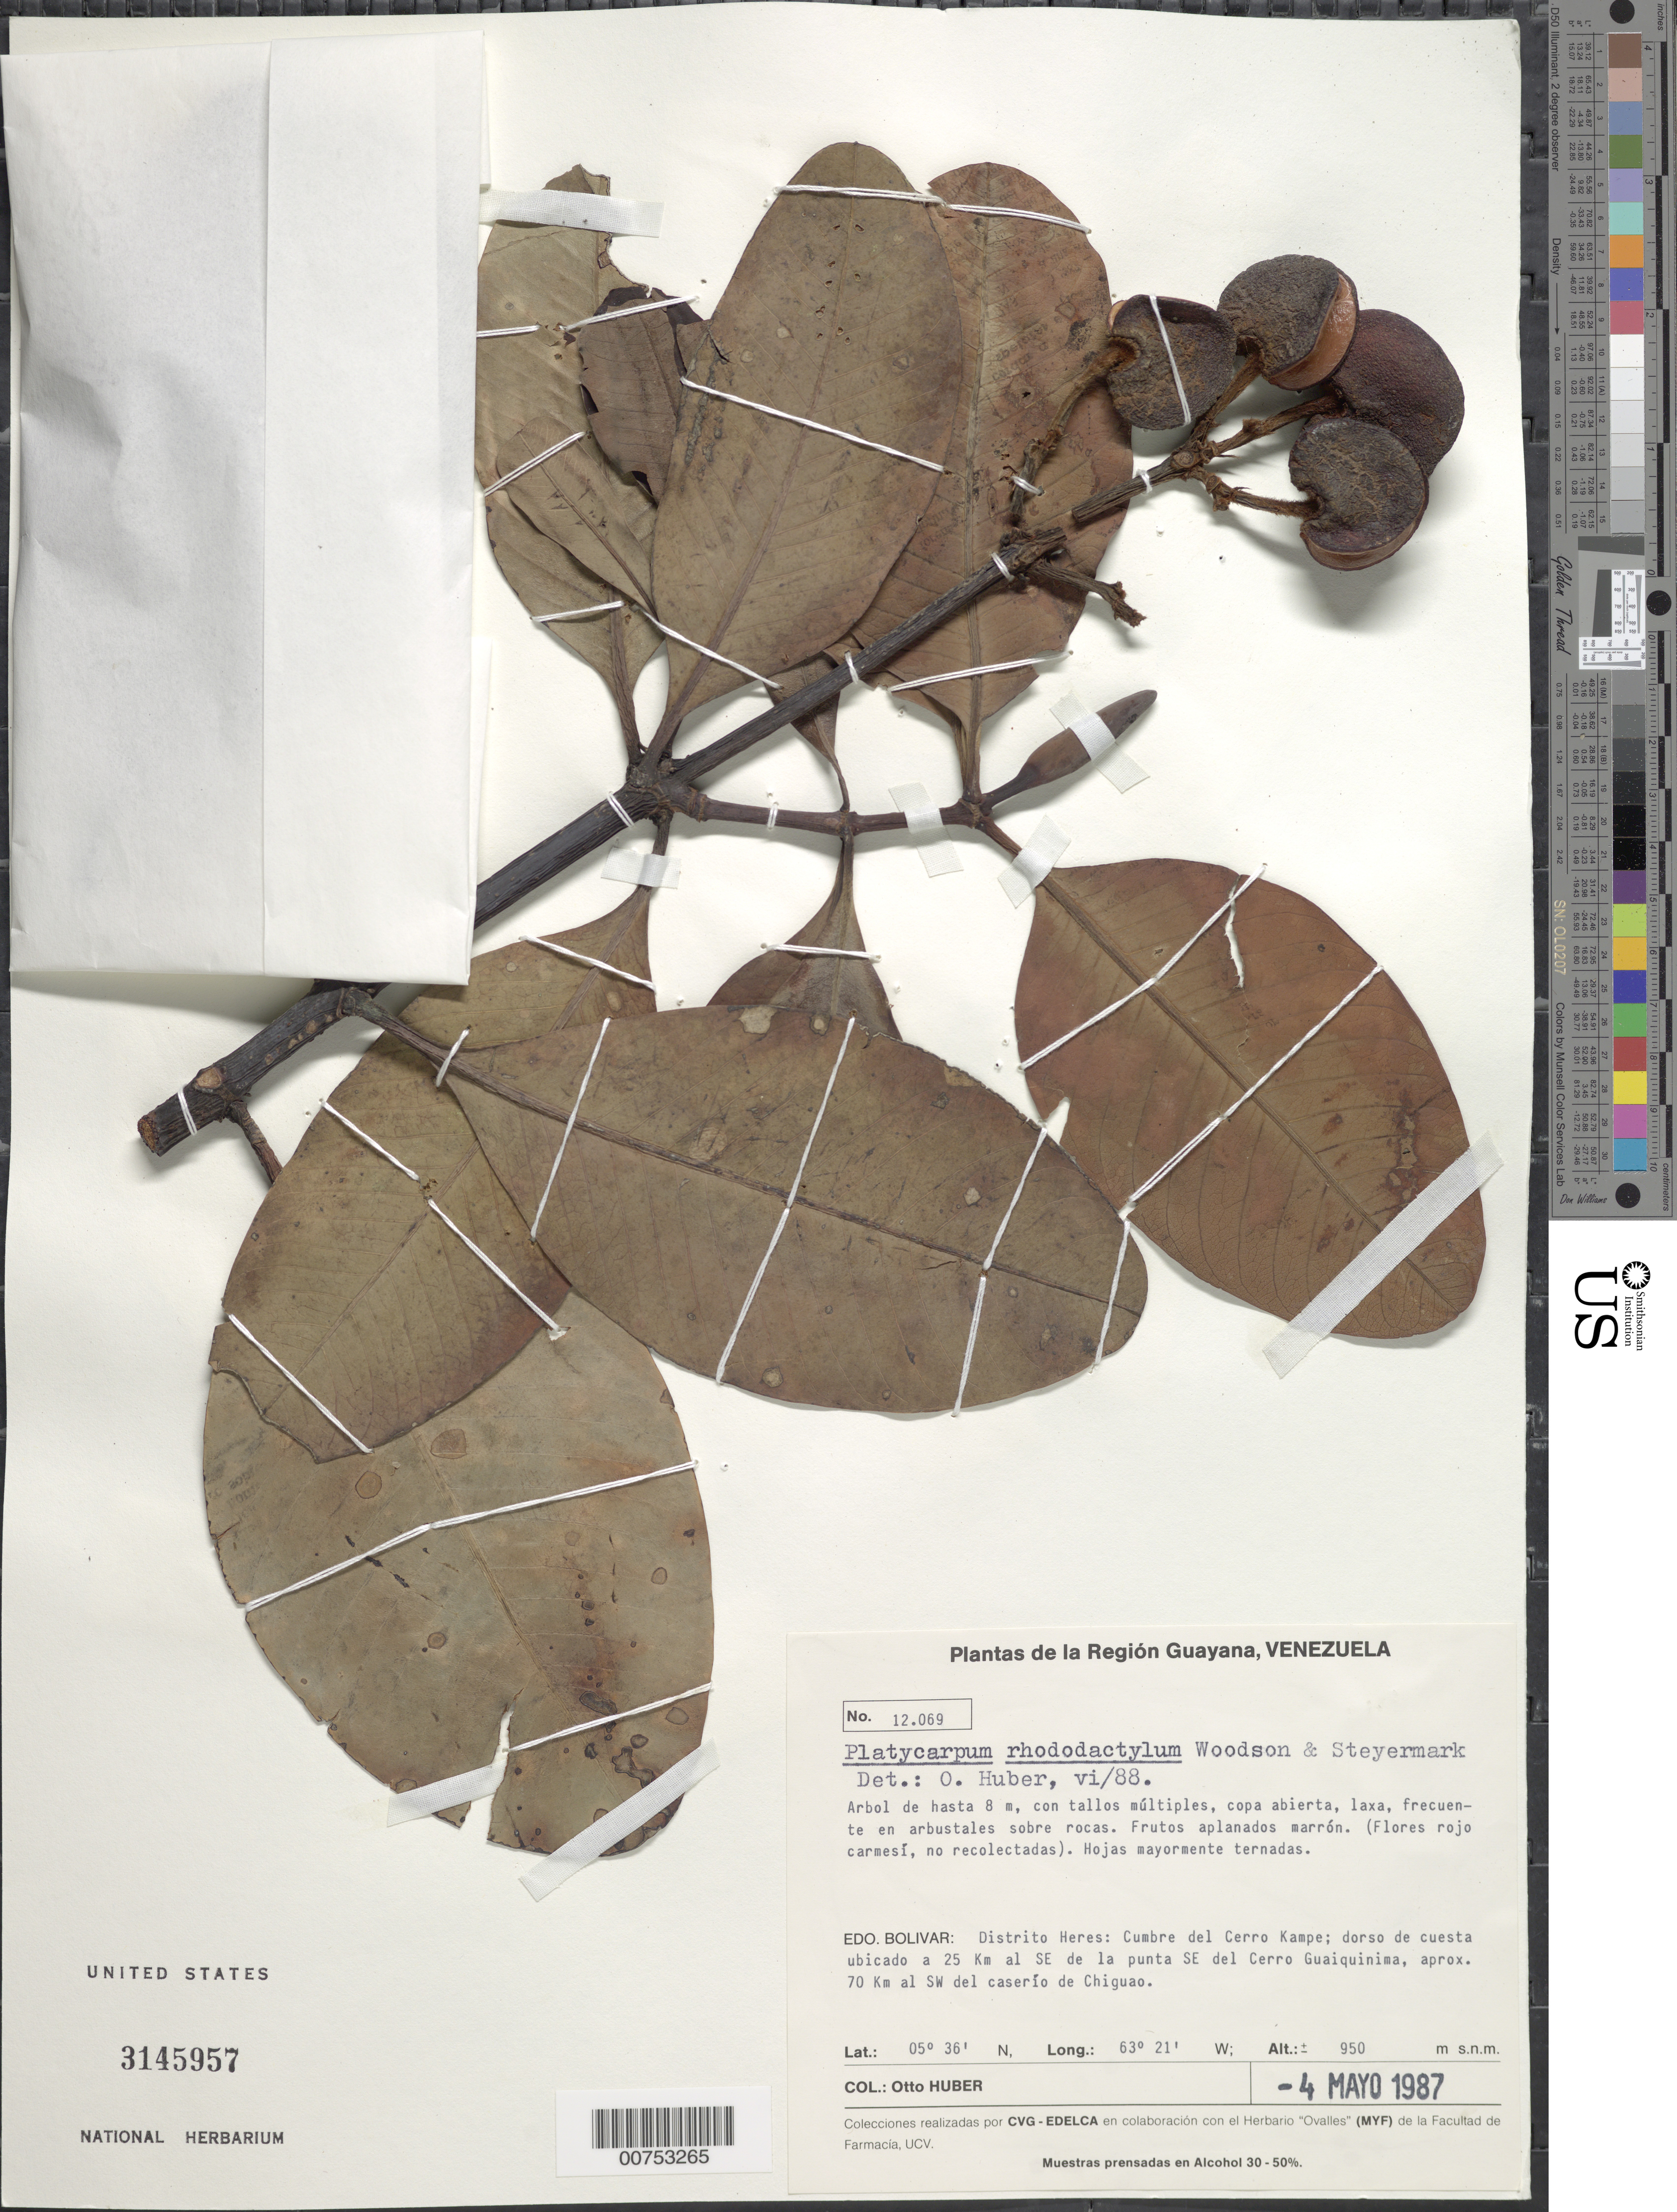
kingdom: Plantae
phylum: Tracheophyta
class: Magnoliopsida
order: Gentianales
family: Rubiaceae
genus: Platycarpum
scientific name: Platycarpum rhododactylum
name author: Woodson & Steyerm.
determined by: Huber, Otto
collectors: O. Huber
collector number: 12069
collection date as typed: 4-May-87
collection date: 1987-05-04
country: Venezuela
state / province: Bolívar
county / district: Heres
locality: Cerro Kampe, cumbre; 25 km al SE de la punta SE del Cerro Guaiquinima, aprox 70cm al SE del caserío de Chiguao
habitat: Arbustales sobre rocas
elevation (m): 950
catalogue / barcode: US 3145957